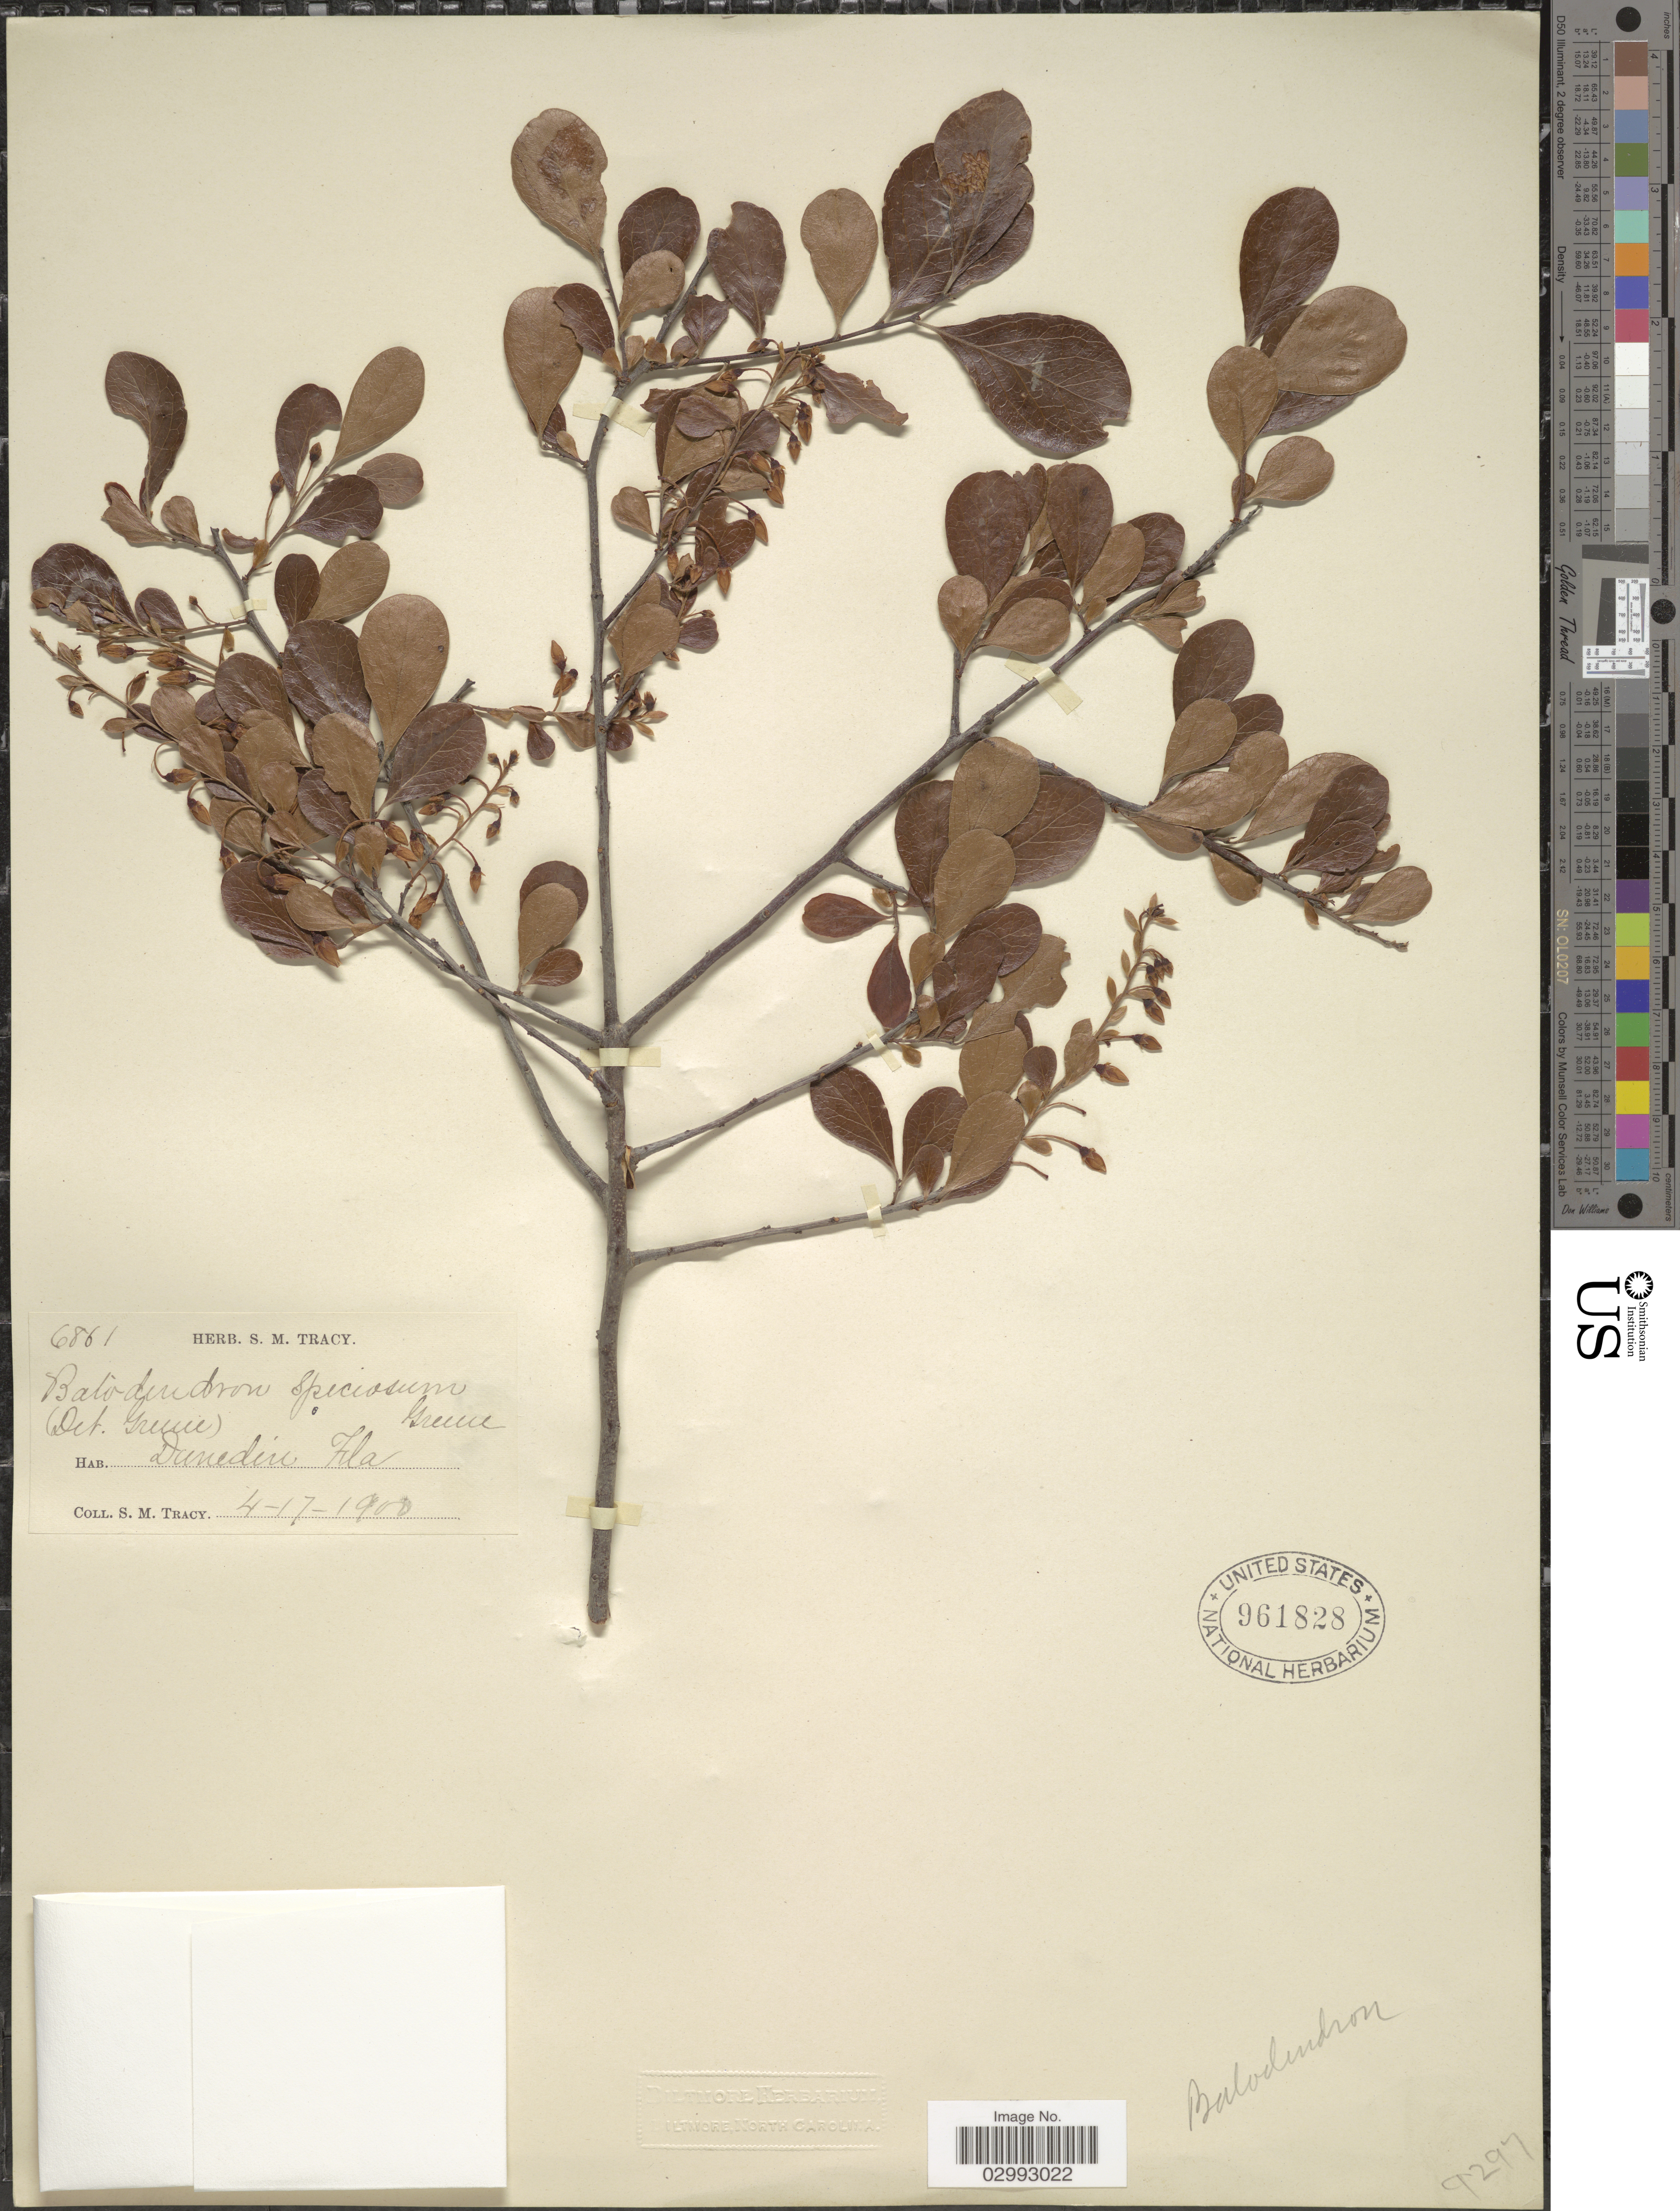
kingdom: Plantae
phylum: Tracheophyta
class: Magnoliopsida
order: Ericales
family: Ericaceae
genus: Batodendron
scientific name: Batodendron arboreum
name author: Nutt.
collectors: S. M. Tracy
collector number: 6861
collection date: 1900-04-17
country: United States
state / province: Florida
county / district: Pinellas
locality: Dunedin Fla.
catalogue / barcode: US 961828